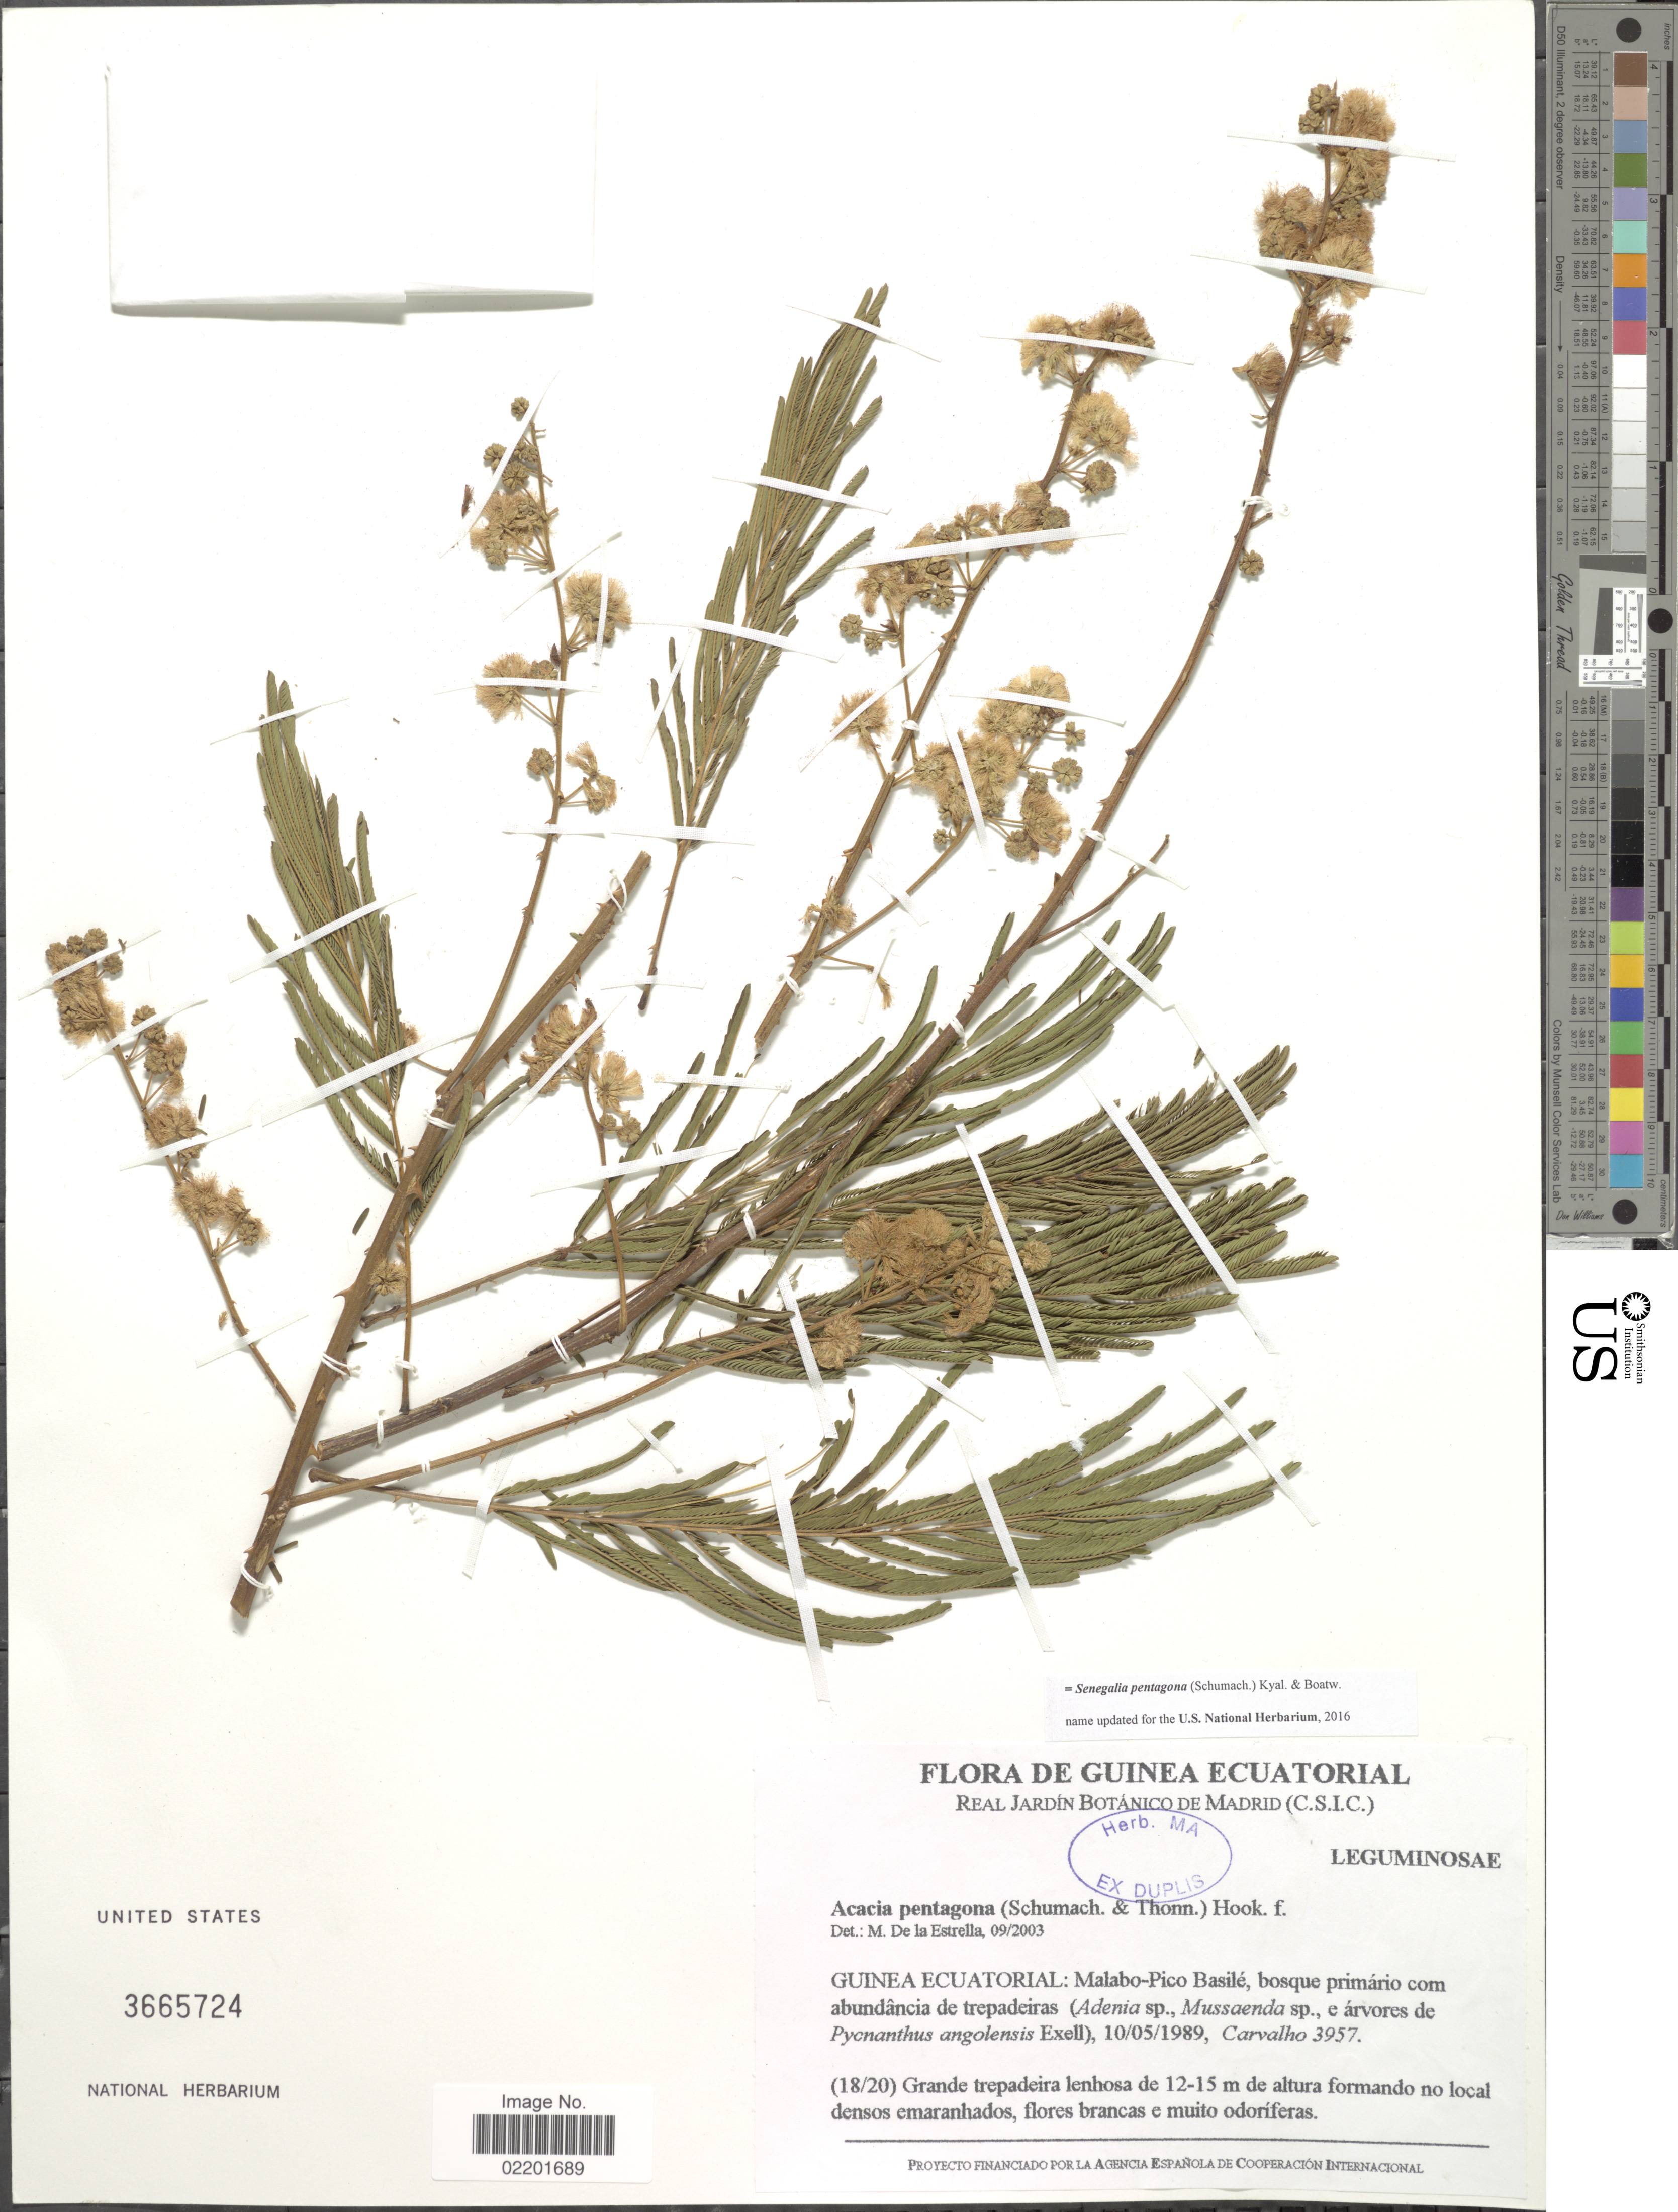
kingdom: Plantae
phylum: Tracheophyta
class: Magnoliopsida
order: Fabales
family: Fabaceae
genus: Senegalia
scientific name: Senegalia pentagona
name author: (Schumach.) Kyal. & Boatwr.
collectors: Carvalho, --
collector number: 3957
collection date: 1989-05-10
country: Equatorial Guinea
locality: Malabo-Pico Basile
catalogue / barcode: US 3665724